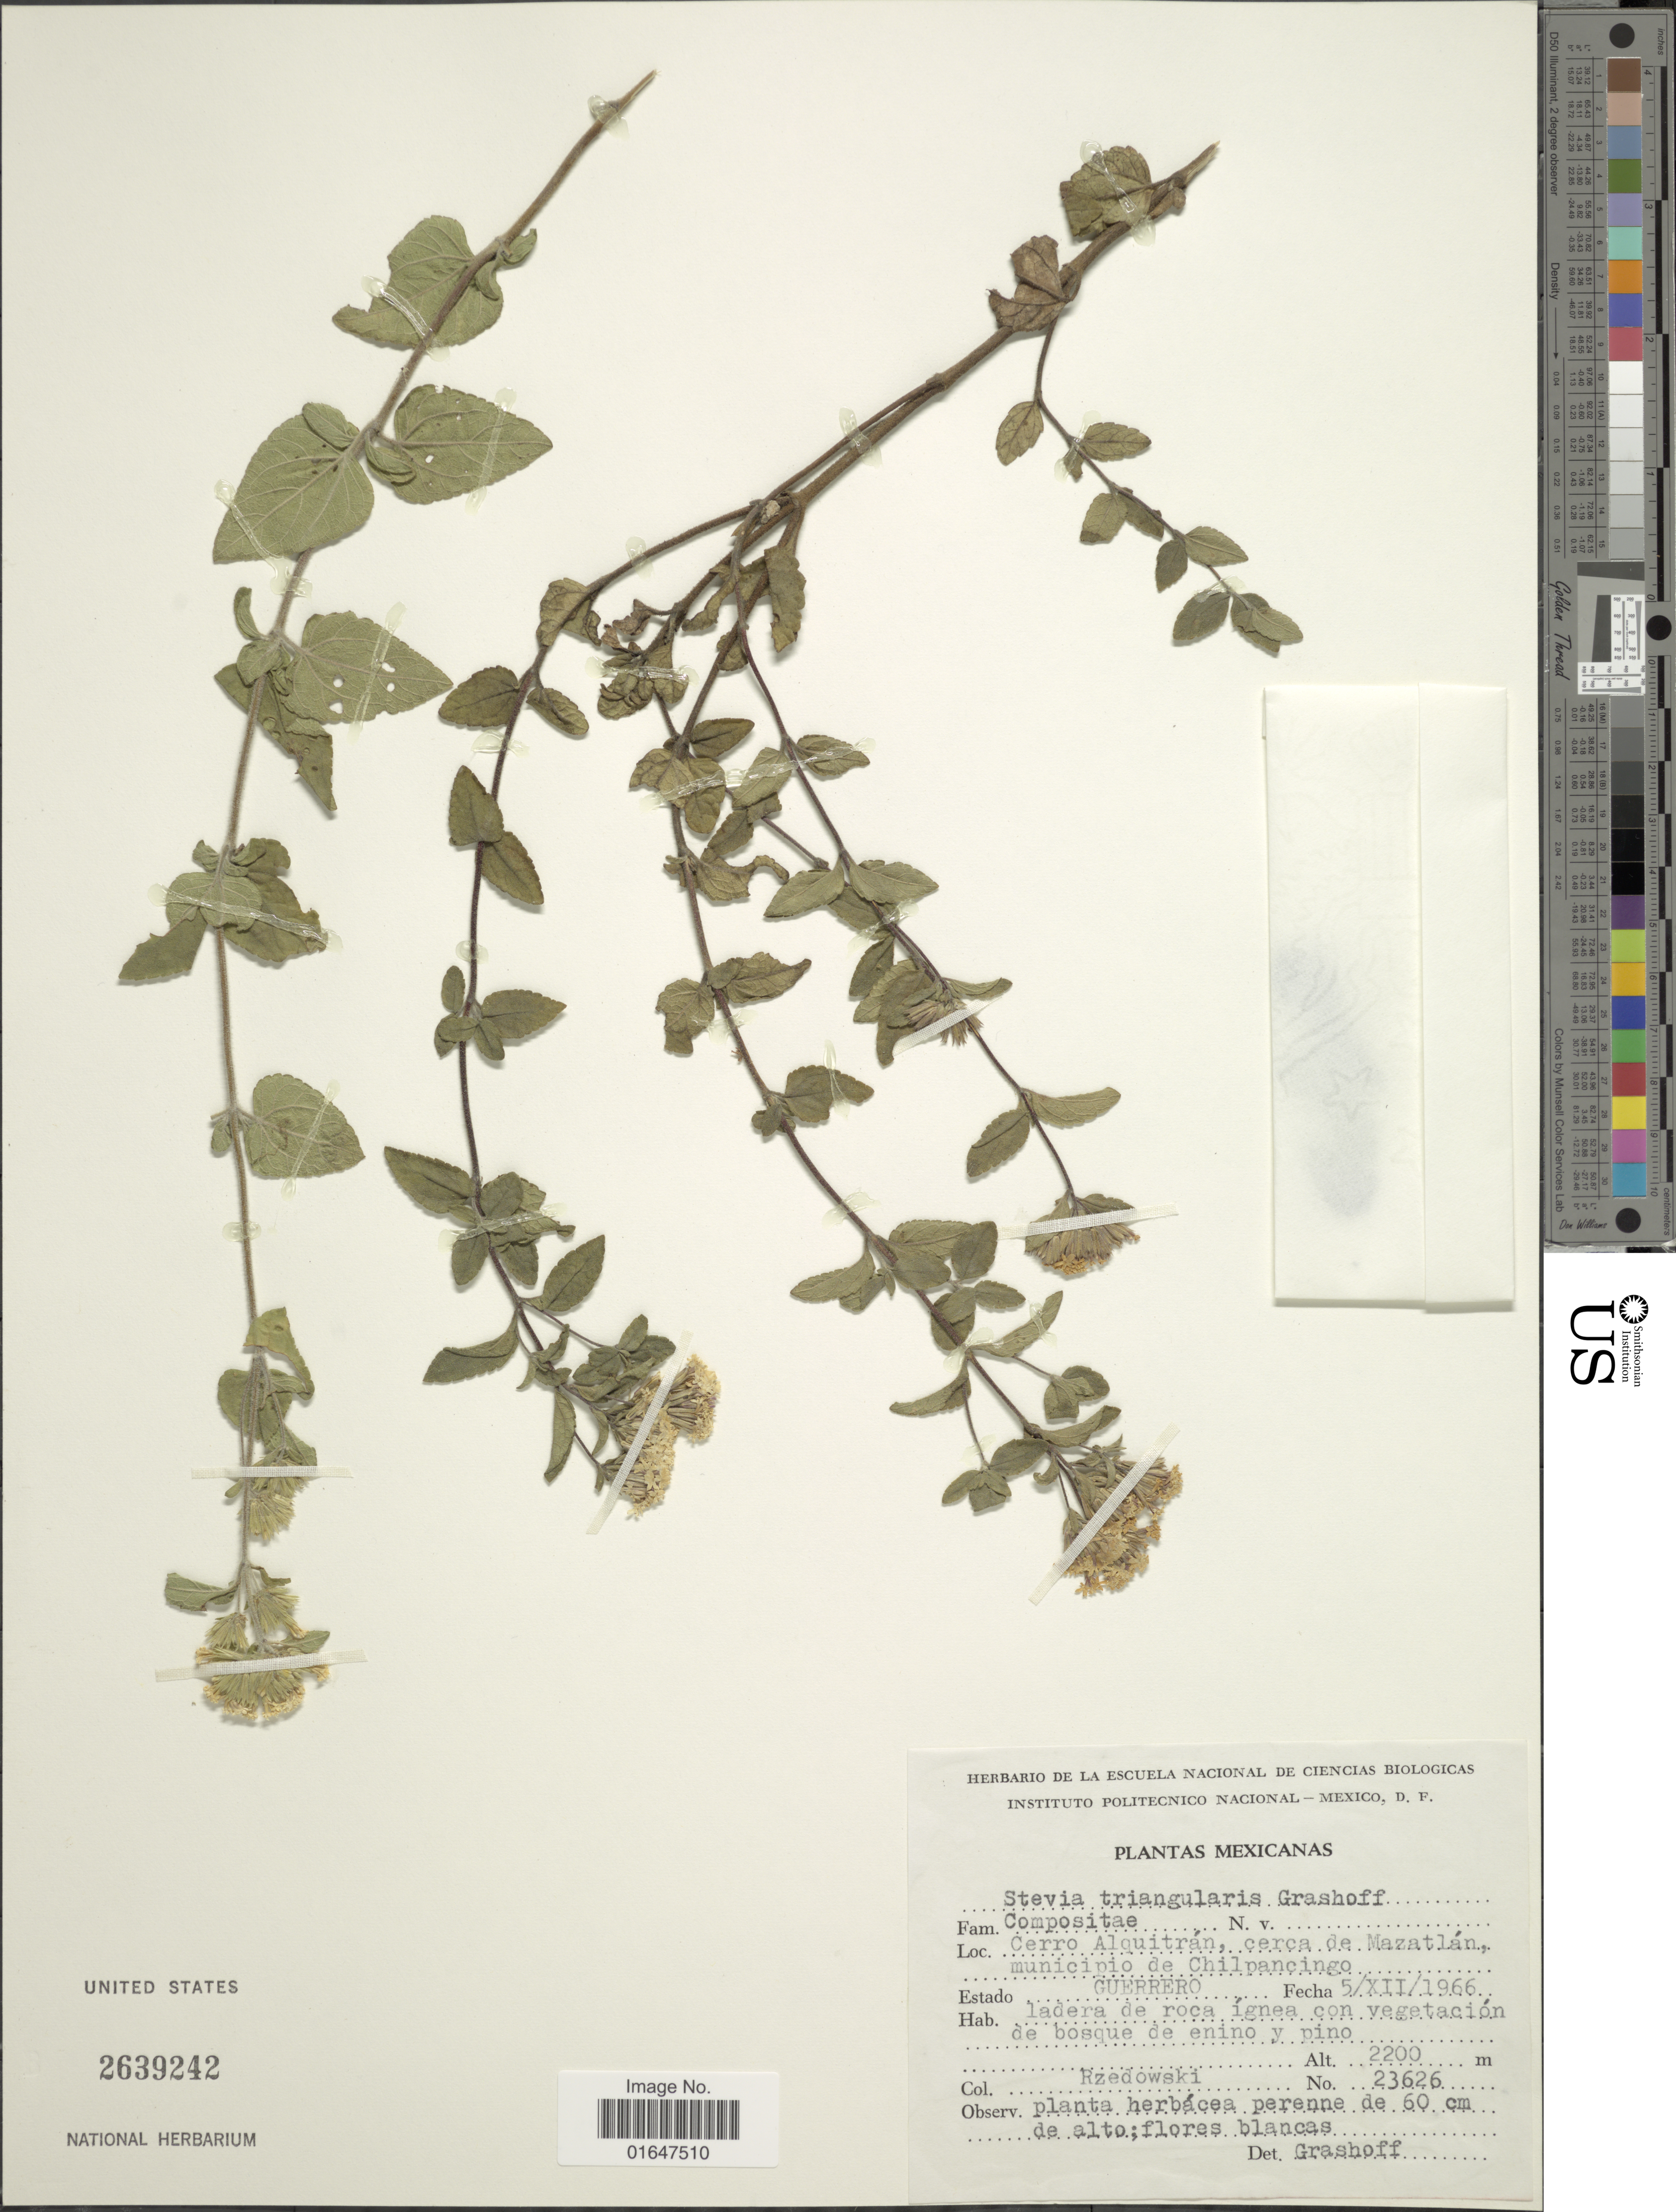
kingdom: Plantae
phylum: Tracheophyta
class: Magnoliopsida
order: Asterales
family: Asteraceae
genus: Stevia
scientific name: Stevia triangularis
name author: Grashoff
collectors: Rzedowski, --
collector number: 23626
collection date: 1966-12-05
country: Mexico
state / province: Guerrero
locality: Mexicanas, Cerro Alquitran, cerca de Mazatlan, municipio de Chilpancingo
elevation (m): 2200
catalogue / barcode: US 2639242